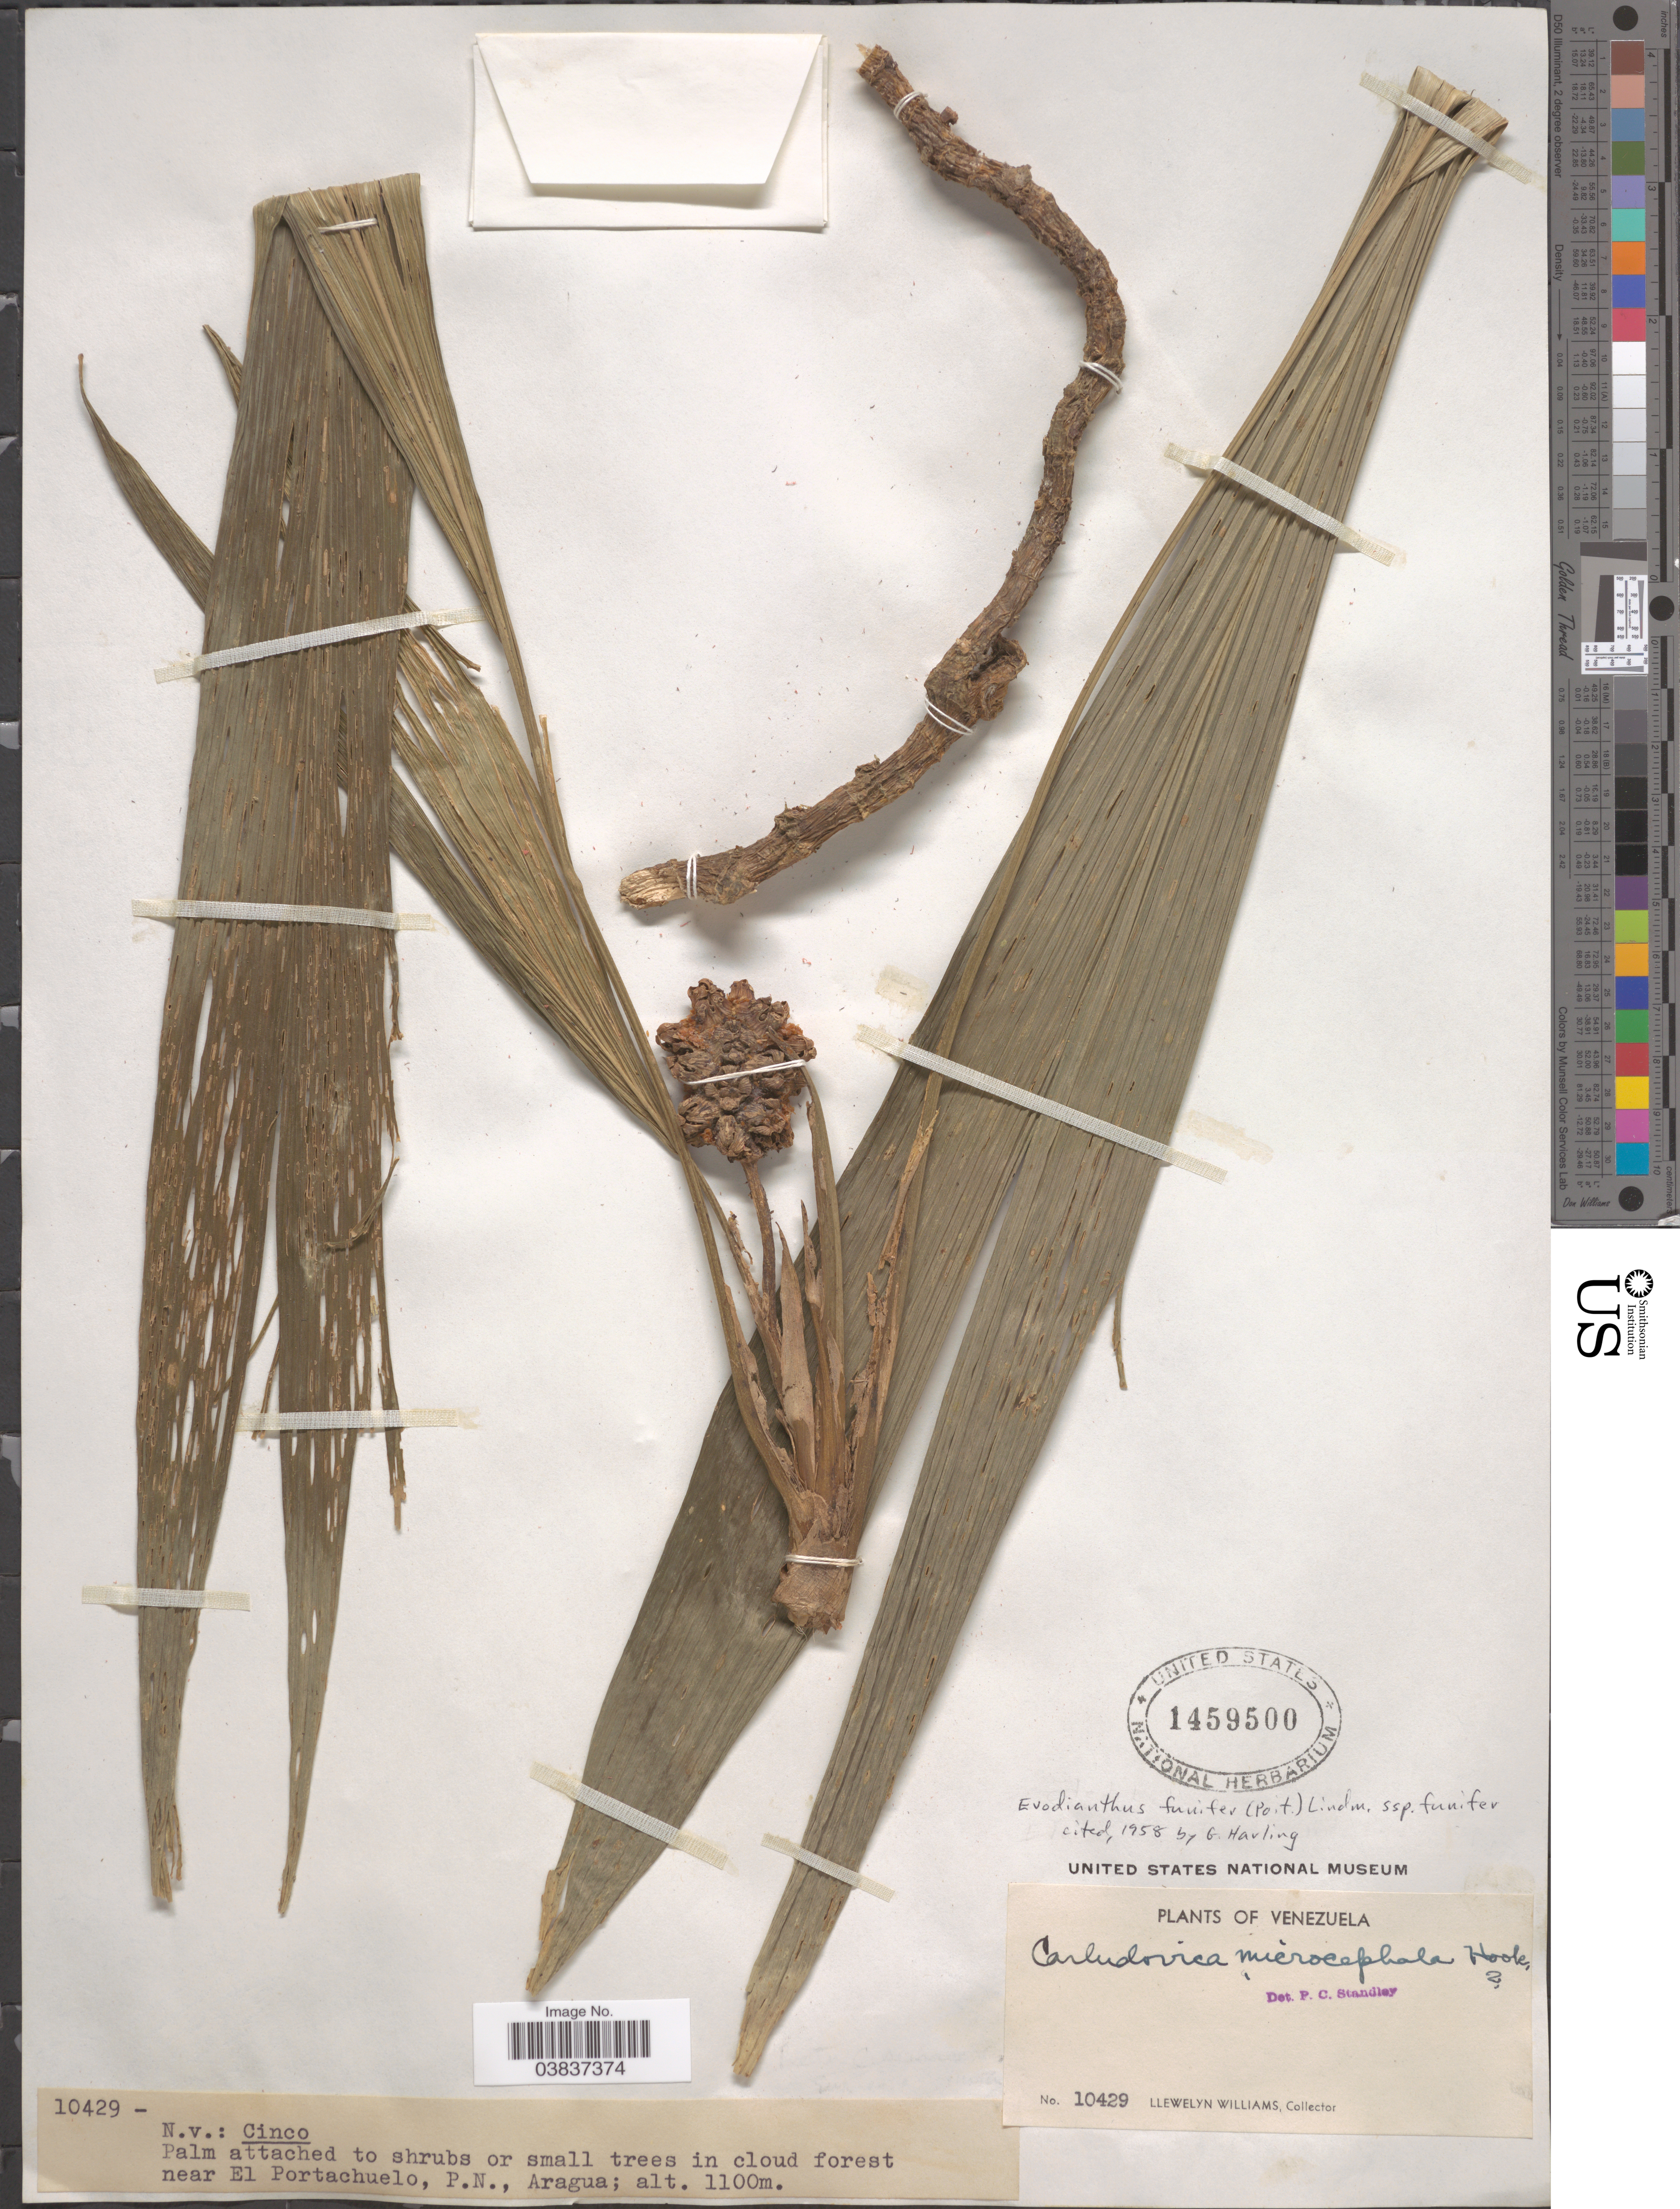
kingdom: Plantae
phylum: Tracheophyta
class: Liliopsida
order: Pandanales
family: Cyclanthaceae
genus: Evodianthus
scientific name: Evodianthus funifer subsp. funifer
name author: (Poit.) Lindm.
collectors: Ll. Williams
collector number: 10429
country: Venezuela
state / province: Aragua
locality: Near El Portachuelo, P.N.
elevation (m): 1100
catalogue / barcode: US 1459500